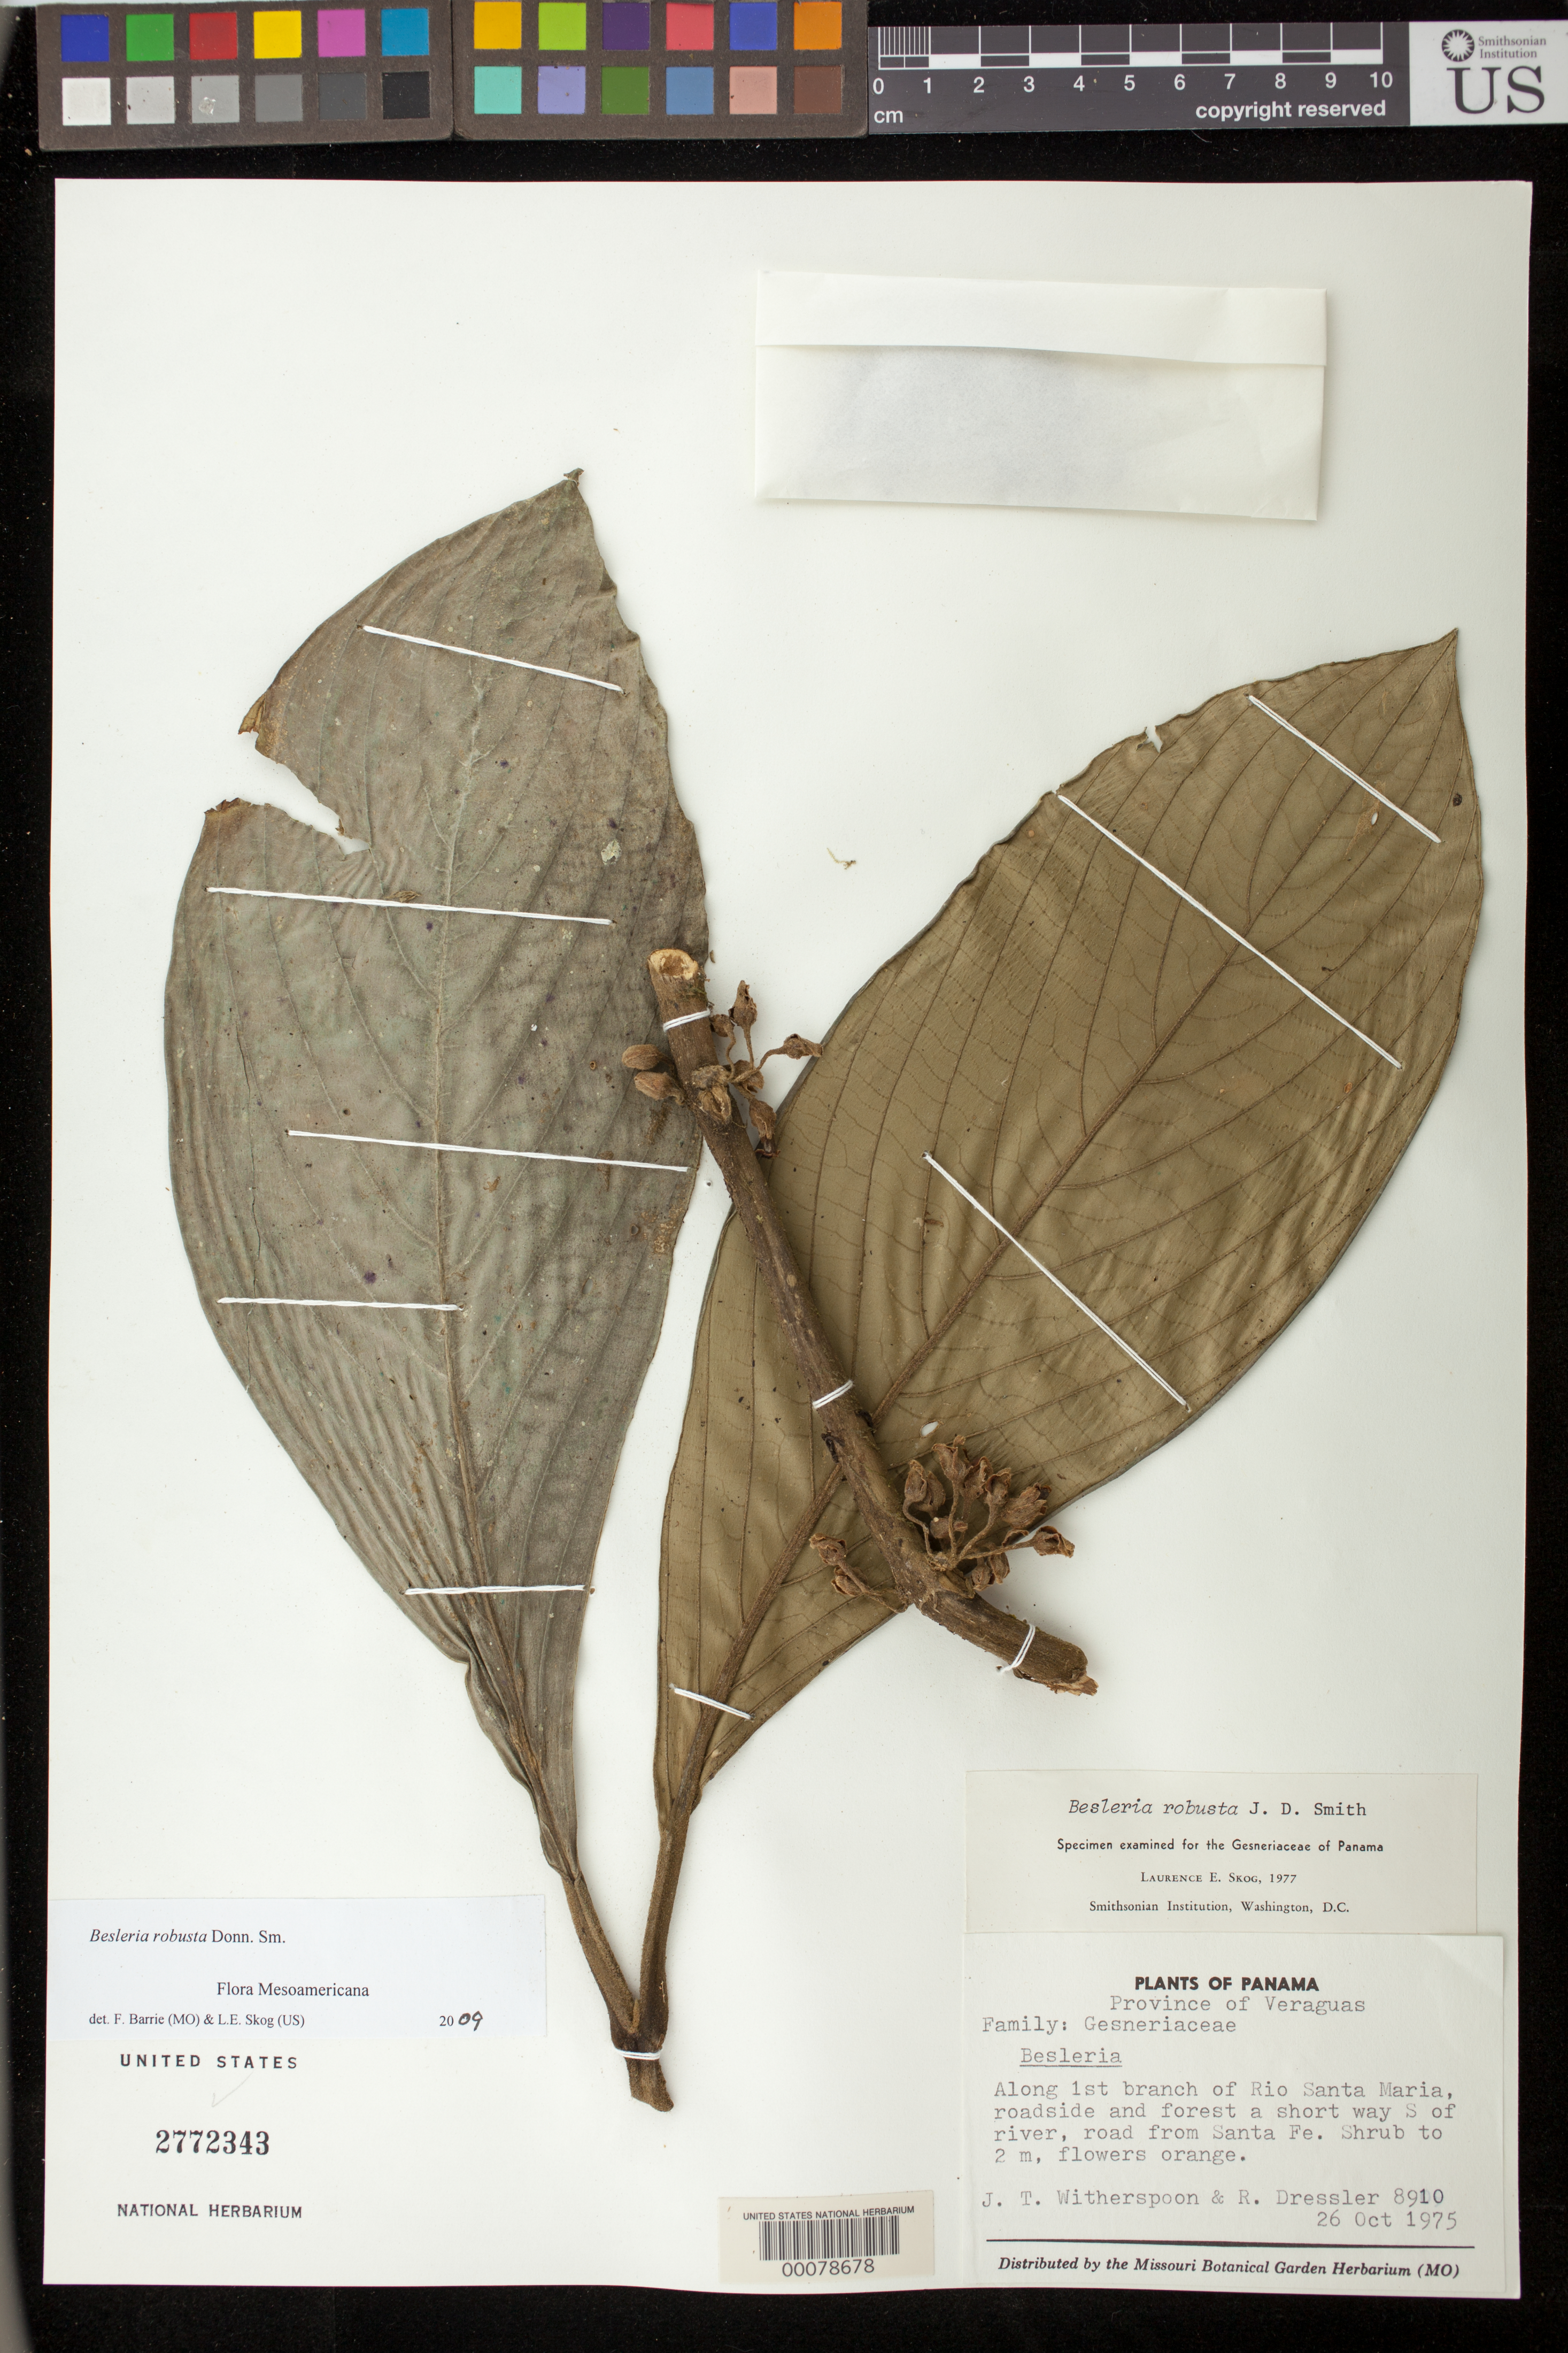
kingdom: Plantae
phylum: Tracheophyta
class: Magnoliopsida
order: Lamiales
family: Gesneriaceae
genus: Besleria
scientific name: Besleria robusta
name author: Donn. Sm.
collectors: J. Witherspoon & R. Dressler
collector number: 8910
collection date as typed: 26 Oct 1975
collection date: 1975-10-26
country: Panama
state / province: Veraguas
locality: Along 1st branch of Rio Santa Maria, a short way S of river, road from Santa Fe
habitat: Roadside and forest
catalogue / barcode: US 2772343